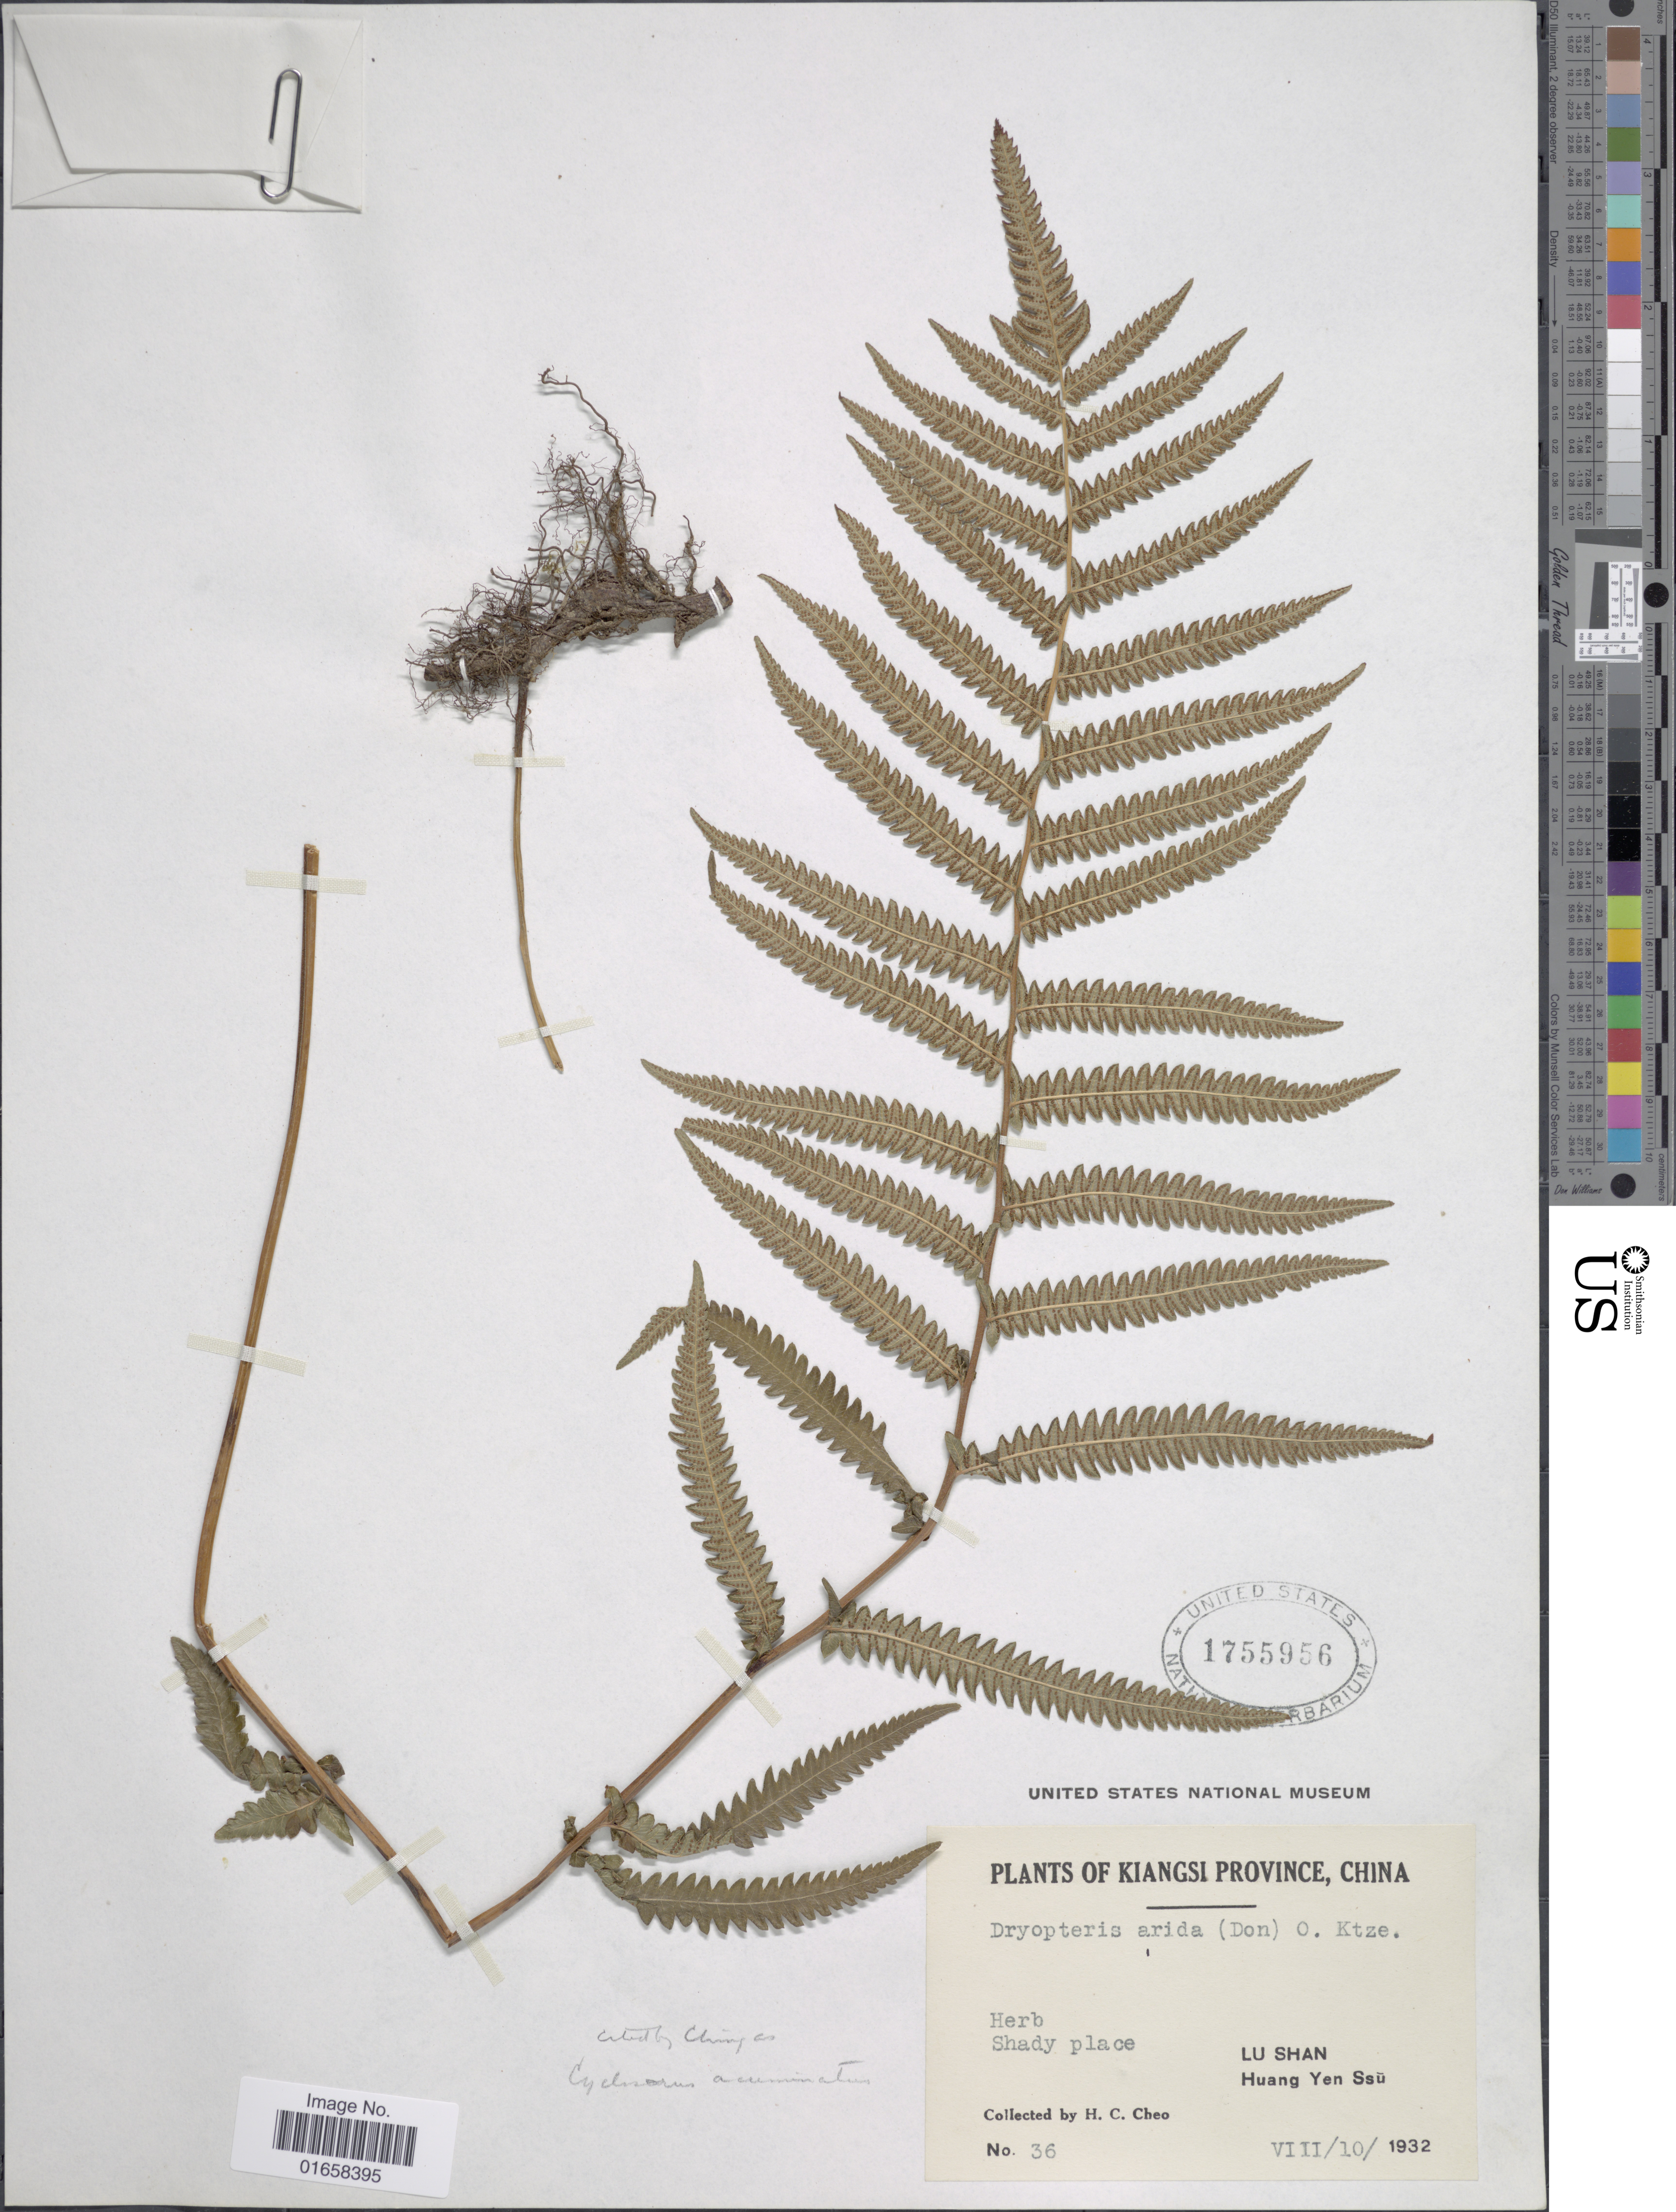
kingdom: Plantae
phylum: Tracheophyta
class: Polypodiopsida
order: Polypodiales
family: Thelypteridaceae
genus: Christella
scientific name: Christella acuminata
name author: (Houtt.) H. Lév.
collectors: H. Cheo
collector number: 36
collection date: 1932-08-10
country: China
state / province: Jiangxi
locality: Kiangsi Province. Lu Shan. Huang Yen Ssü.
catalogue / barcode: US 1755956